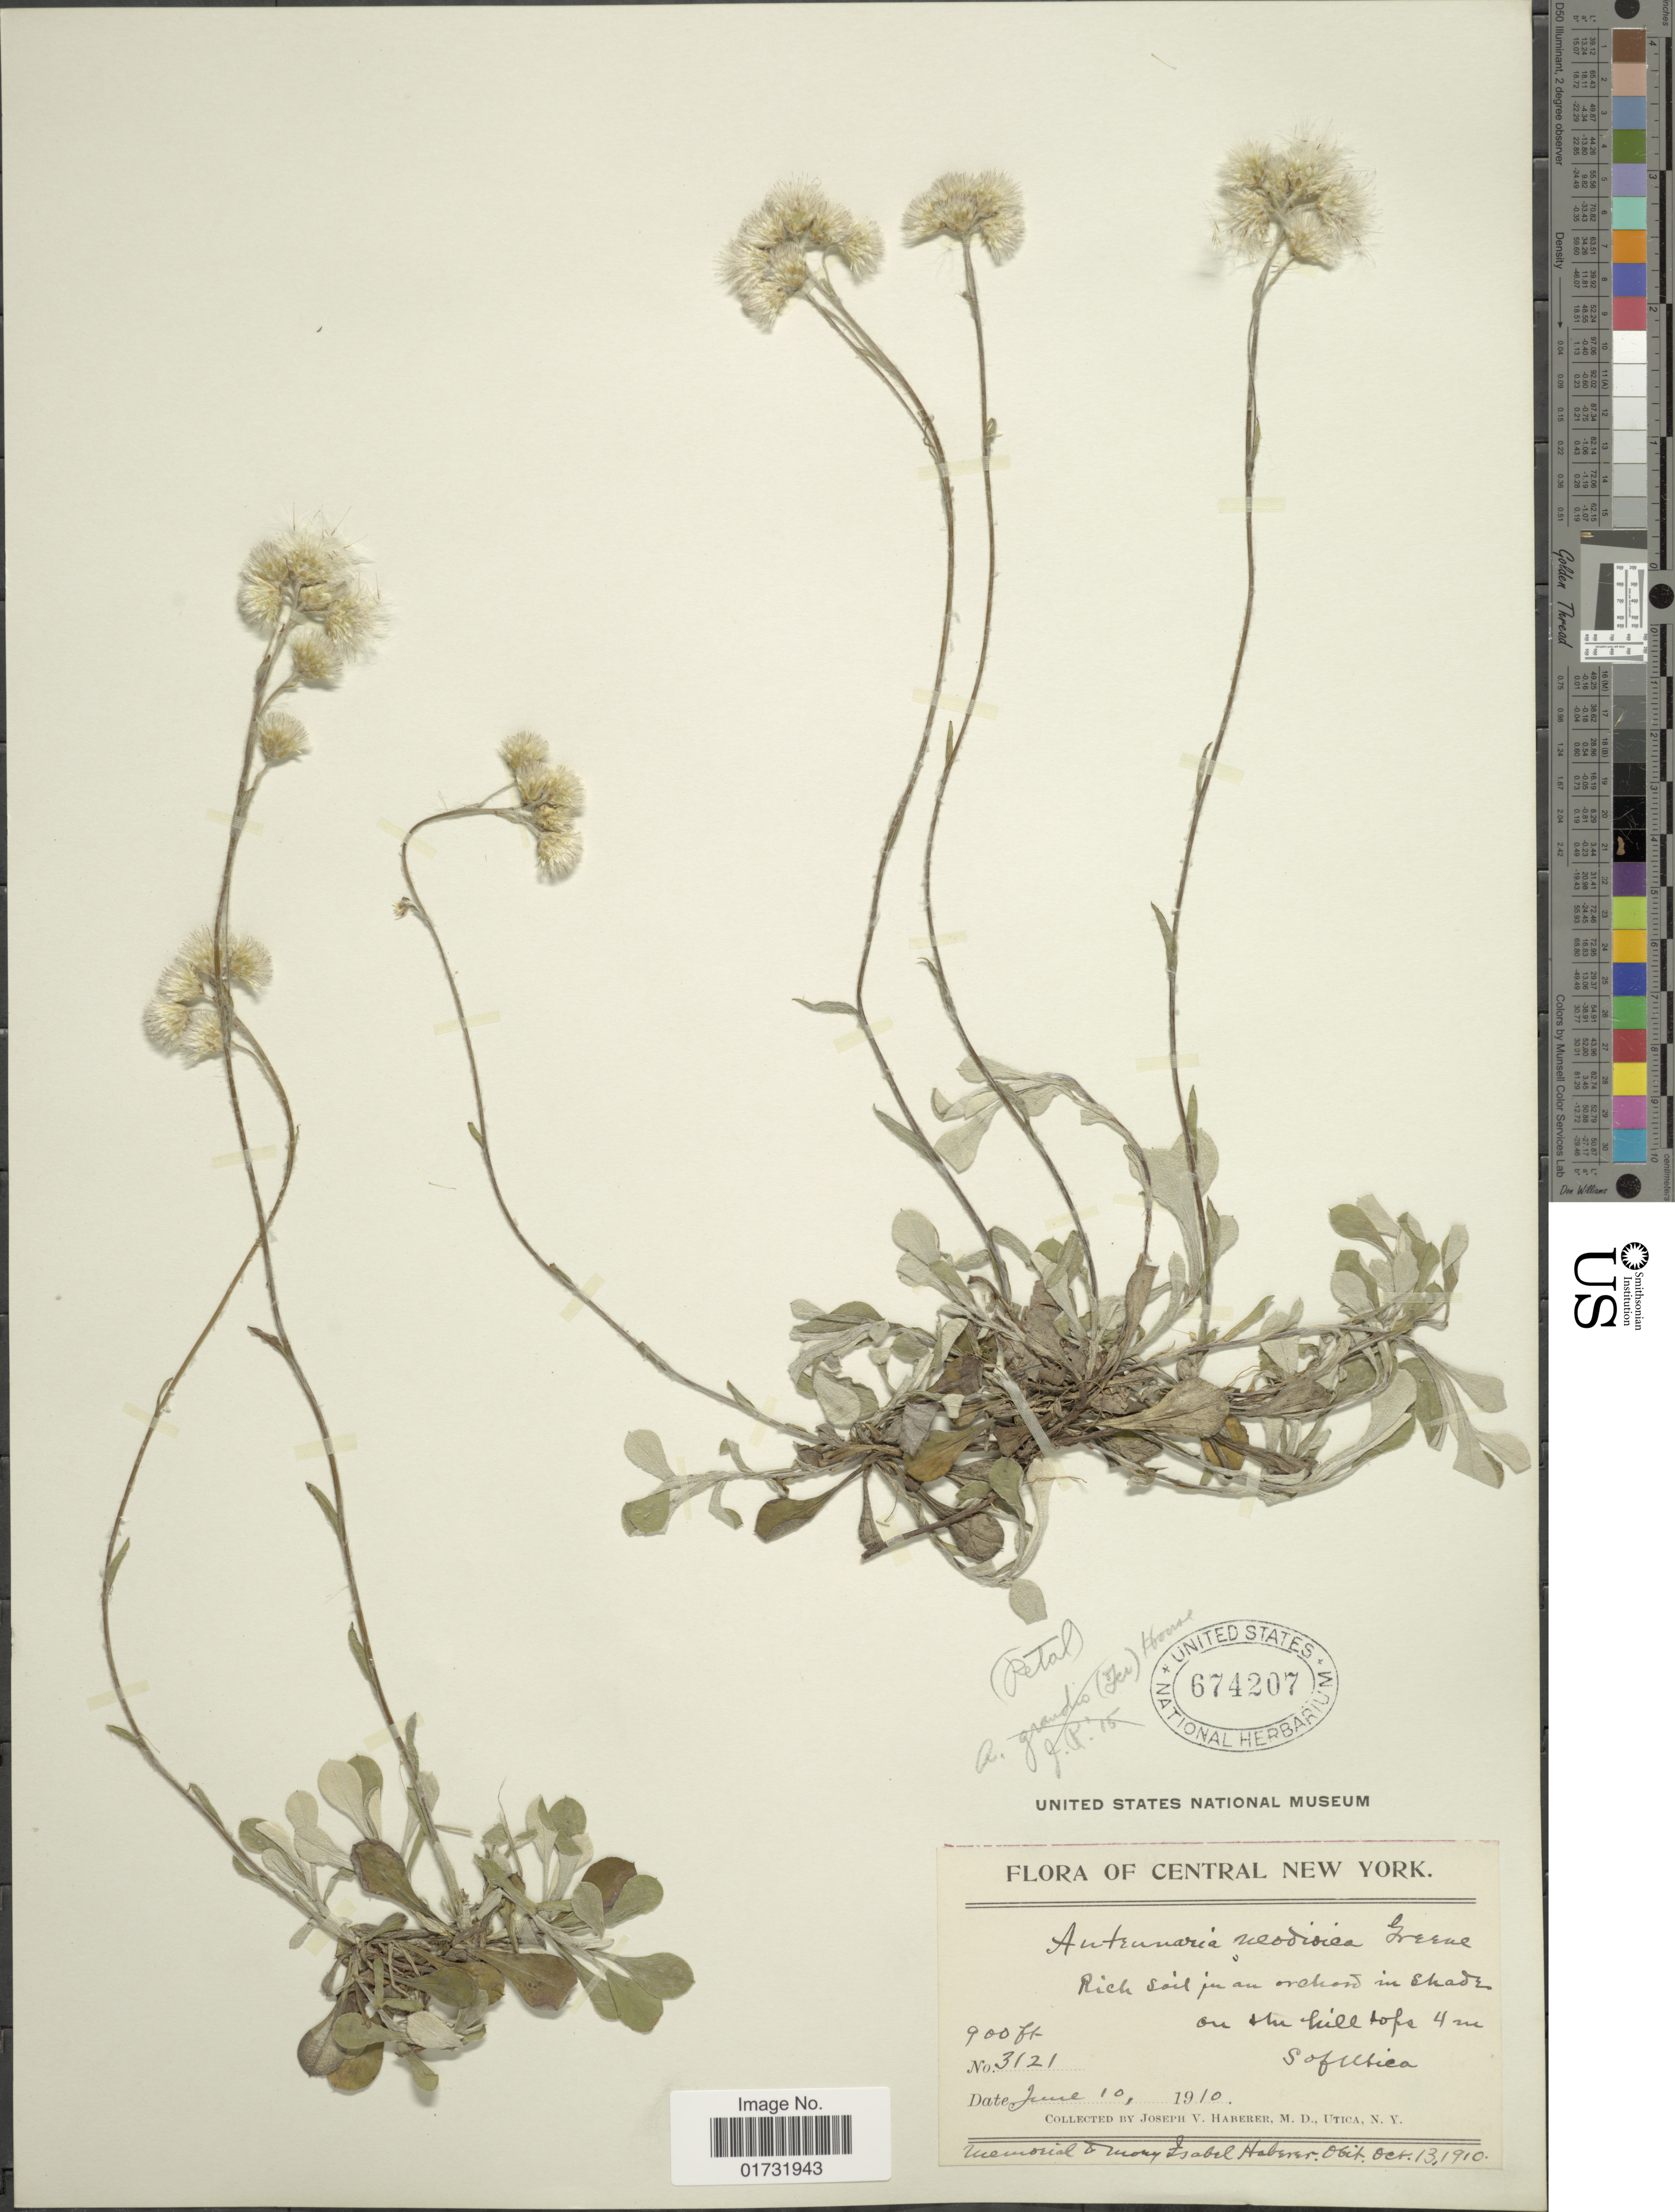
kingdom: Plantae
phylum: Tracheophyta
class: Magnoliopsida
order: Asterales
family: Asteraceae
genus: Antennaria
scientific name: Antennaria neodioica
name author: Greene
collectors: J. V. Haberer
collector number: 3121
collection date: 1910-06-10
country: United States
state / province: New York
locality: Central New York. on the hilltops 4 mi S of Utica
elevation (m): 274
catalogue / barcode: US 674207